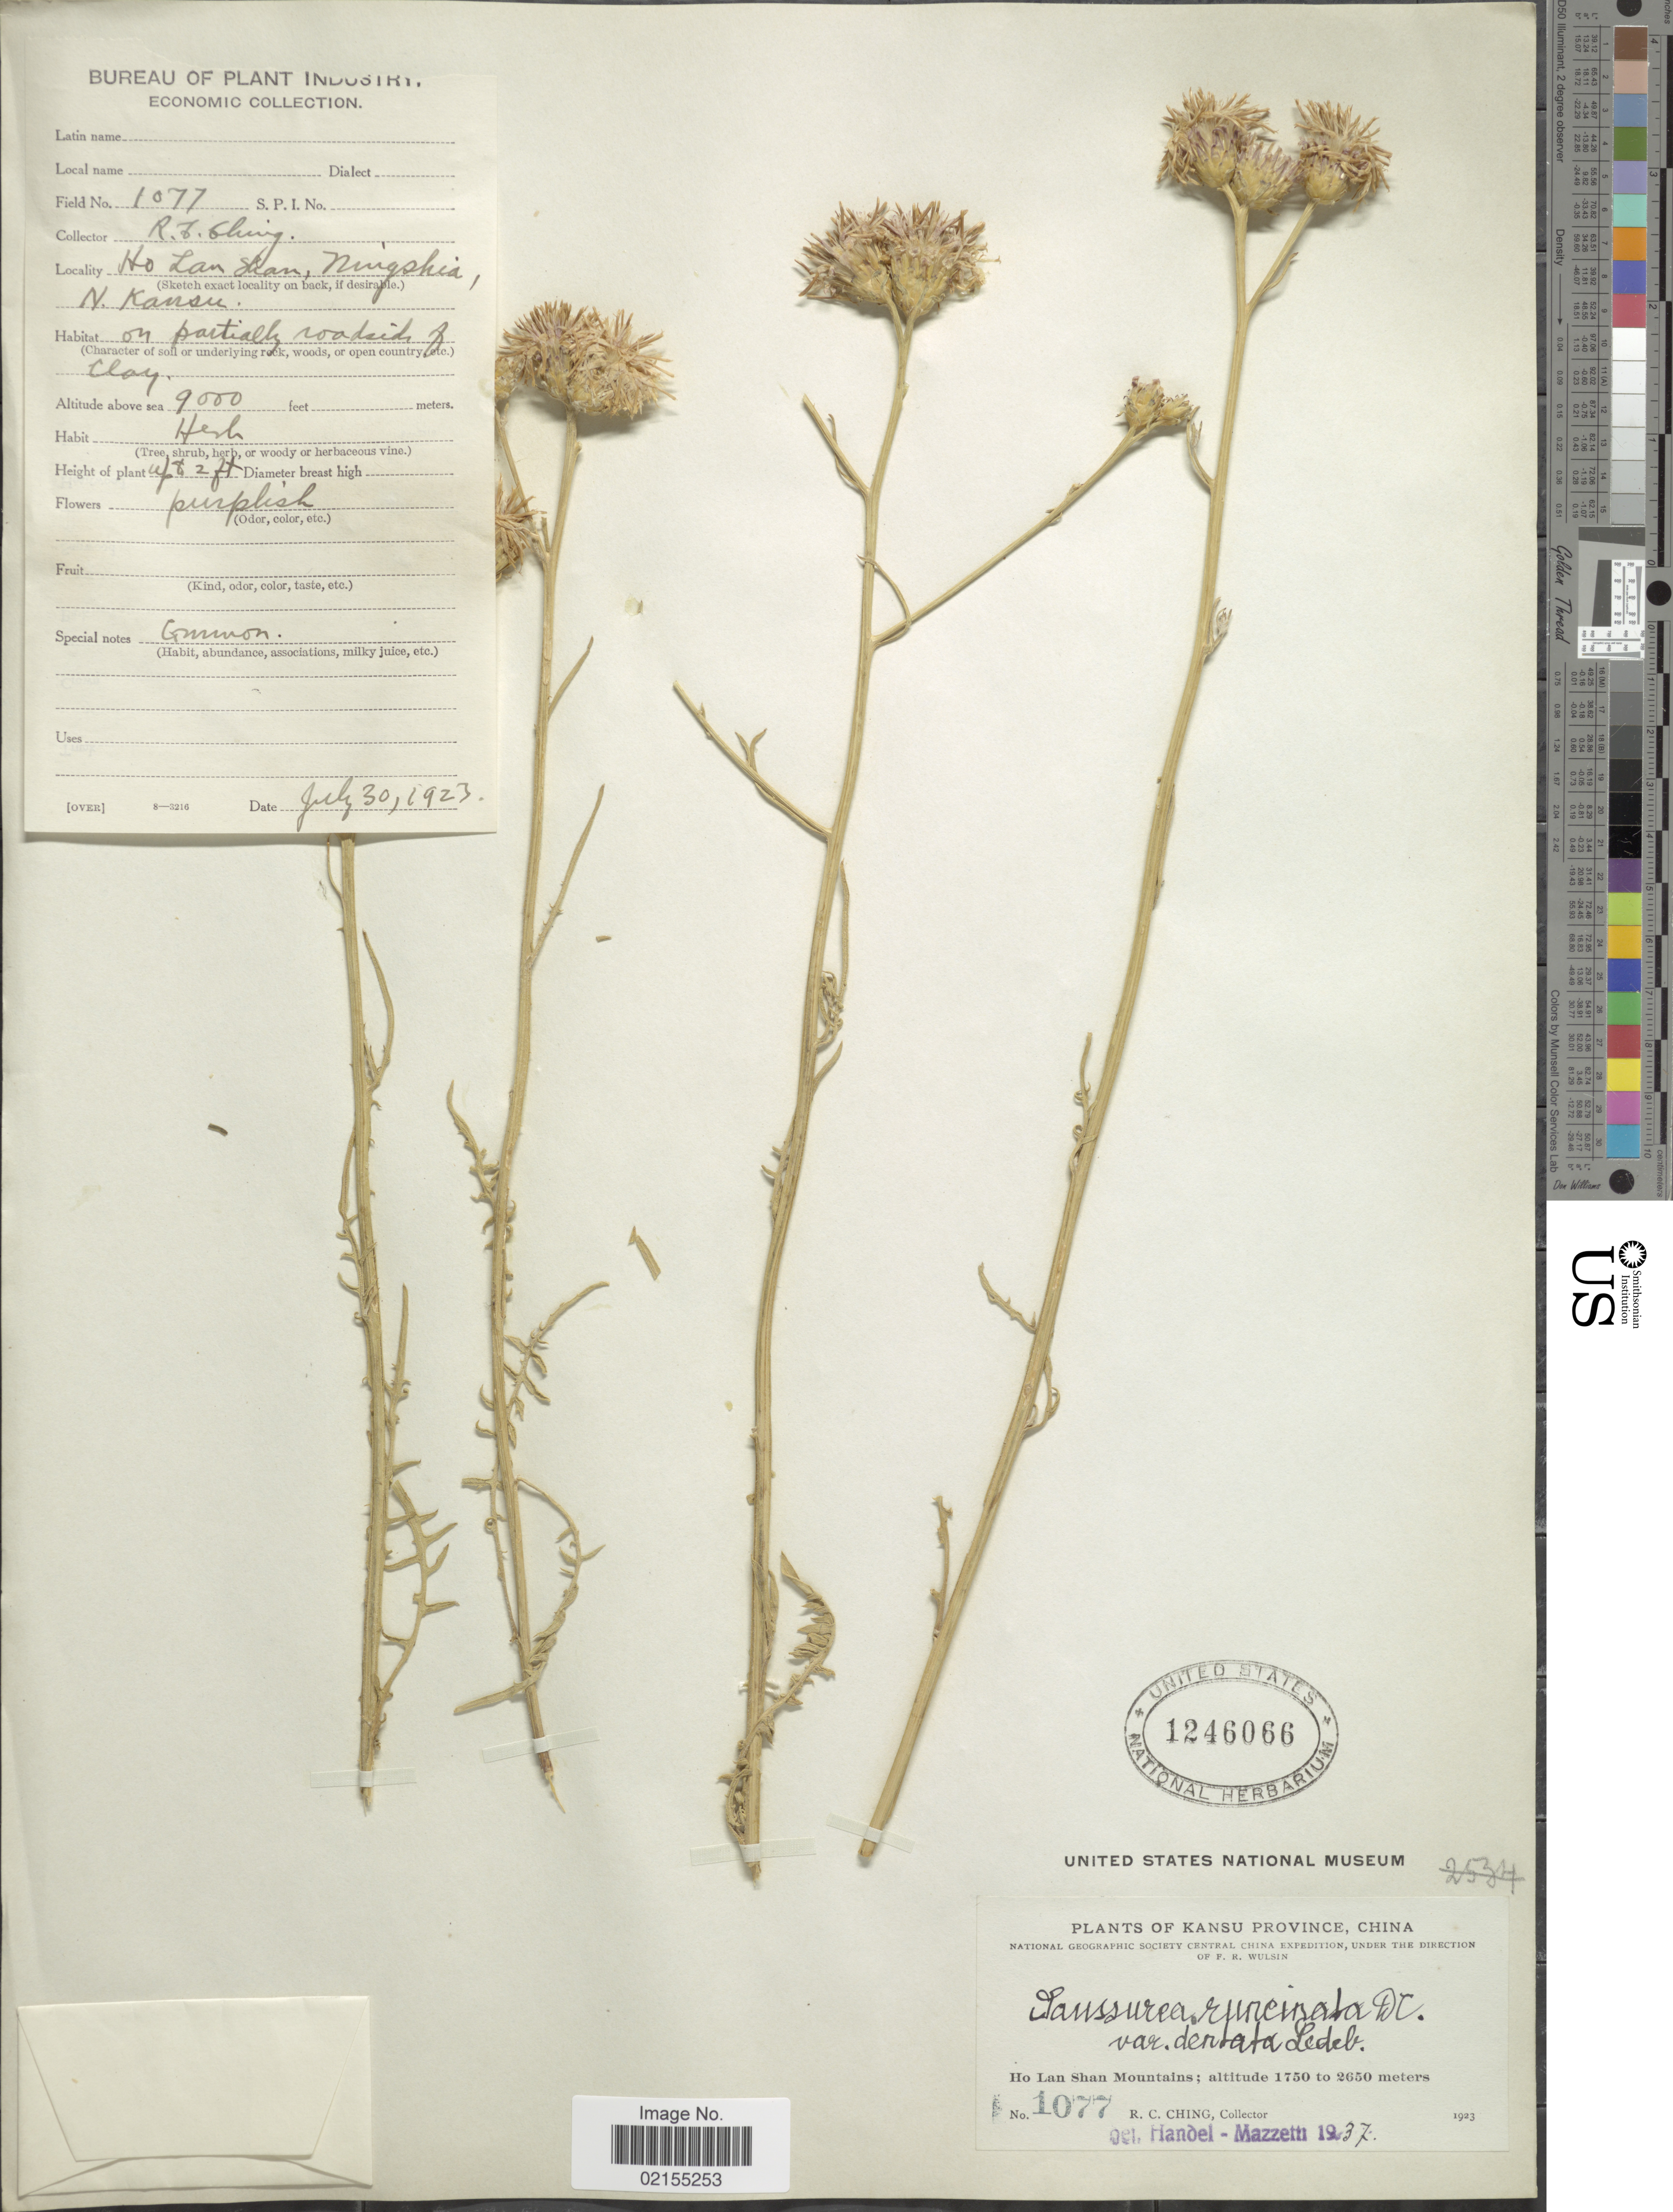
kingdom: Plantae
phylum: Tracheophyta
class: Magnoliopsida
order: Asterales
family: Asteraceae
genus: Saussurea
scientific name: Saussurea runcinata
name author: DC.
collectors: R. C. Ching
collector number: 1077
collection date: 1923-07-30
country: China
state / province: Gansu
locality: Kansu Province, China, Ho Lan Shan Mountains, Ningshia, N. Kansu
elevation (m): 2743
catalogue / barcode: US 124666